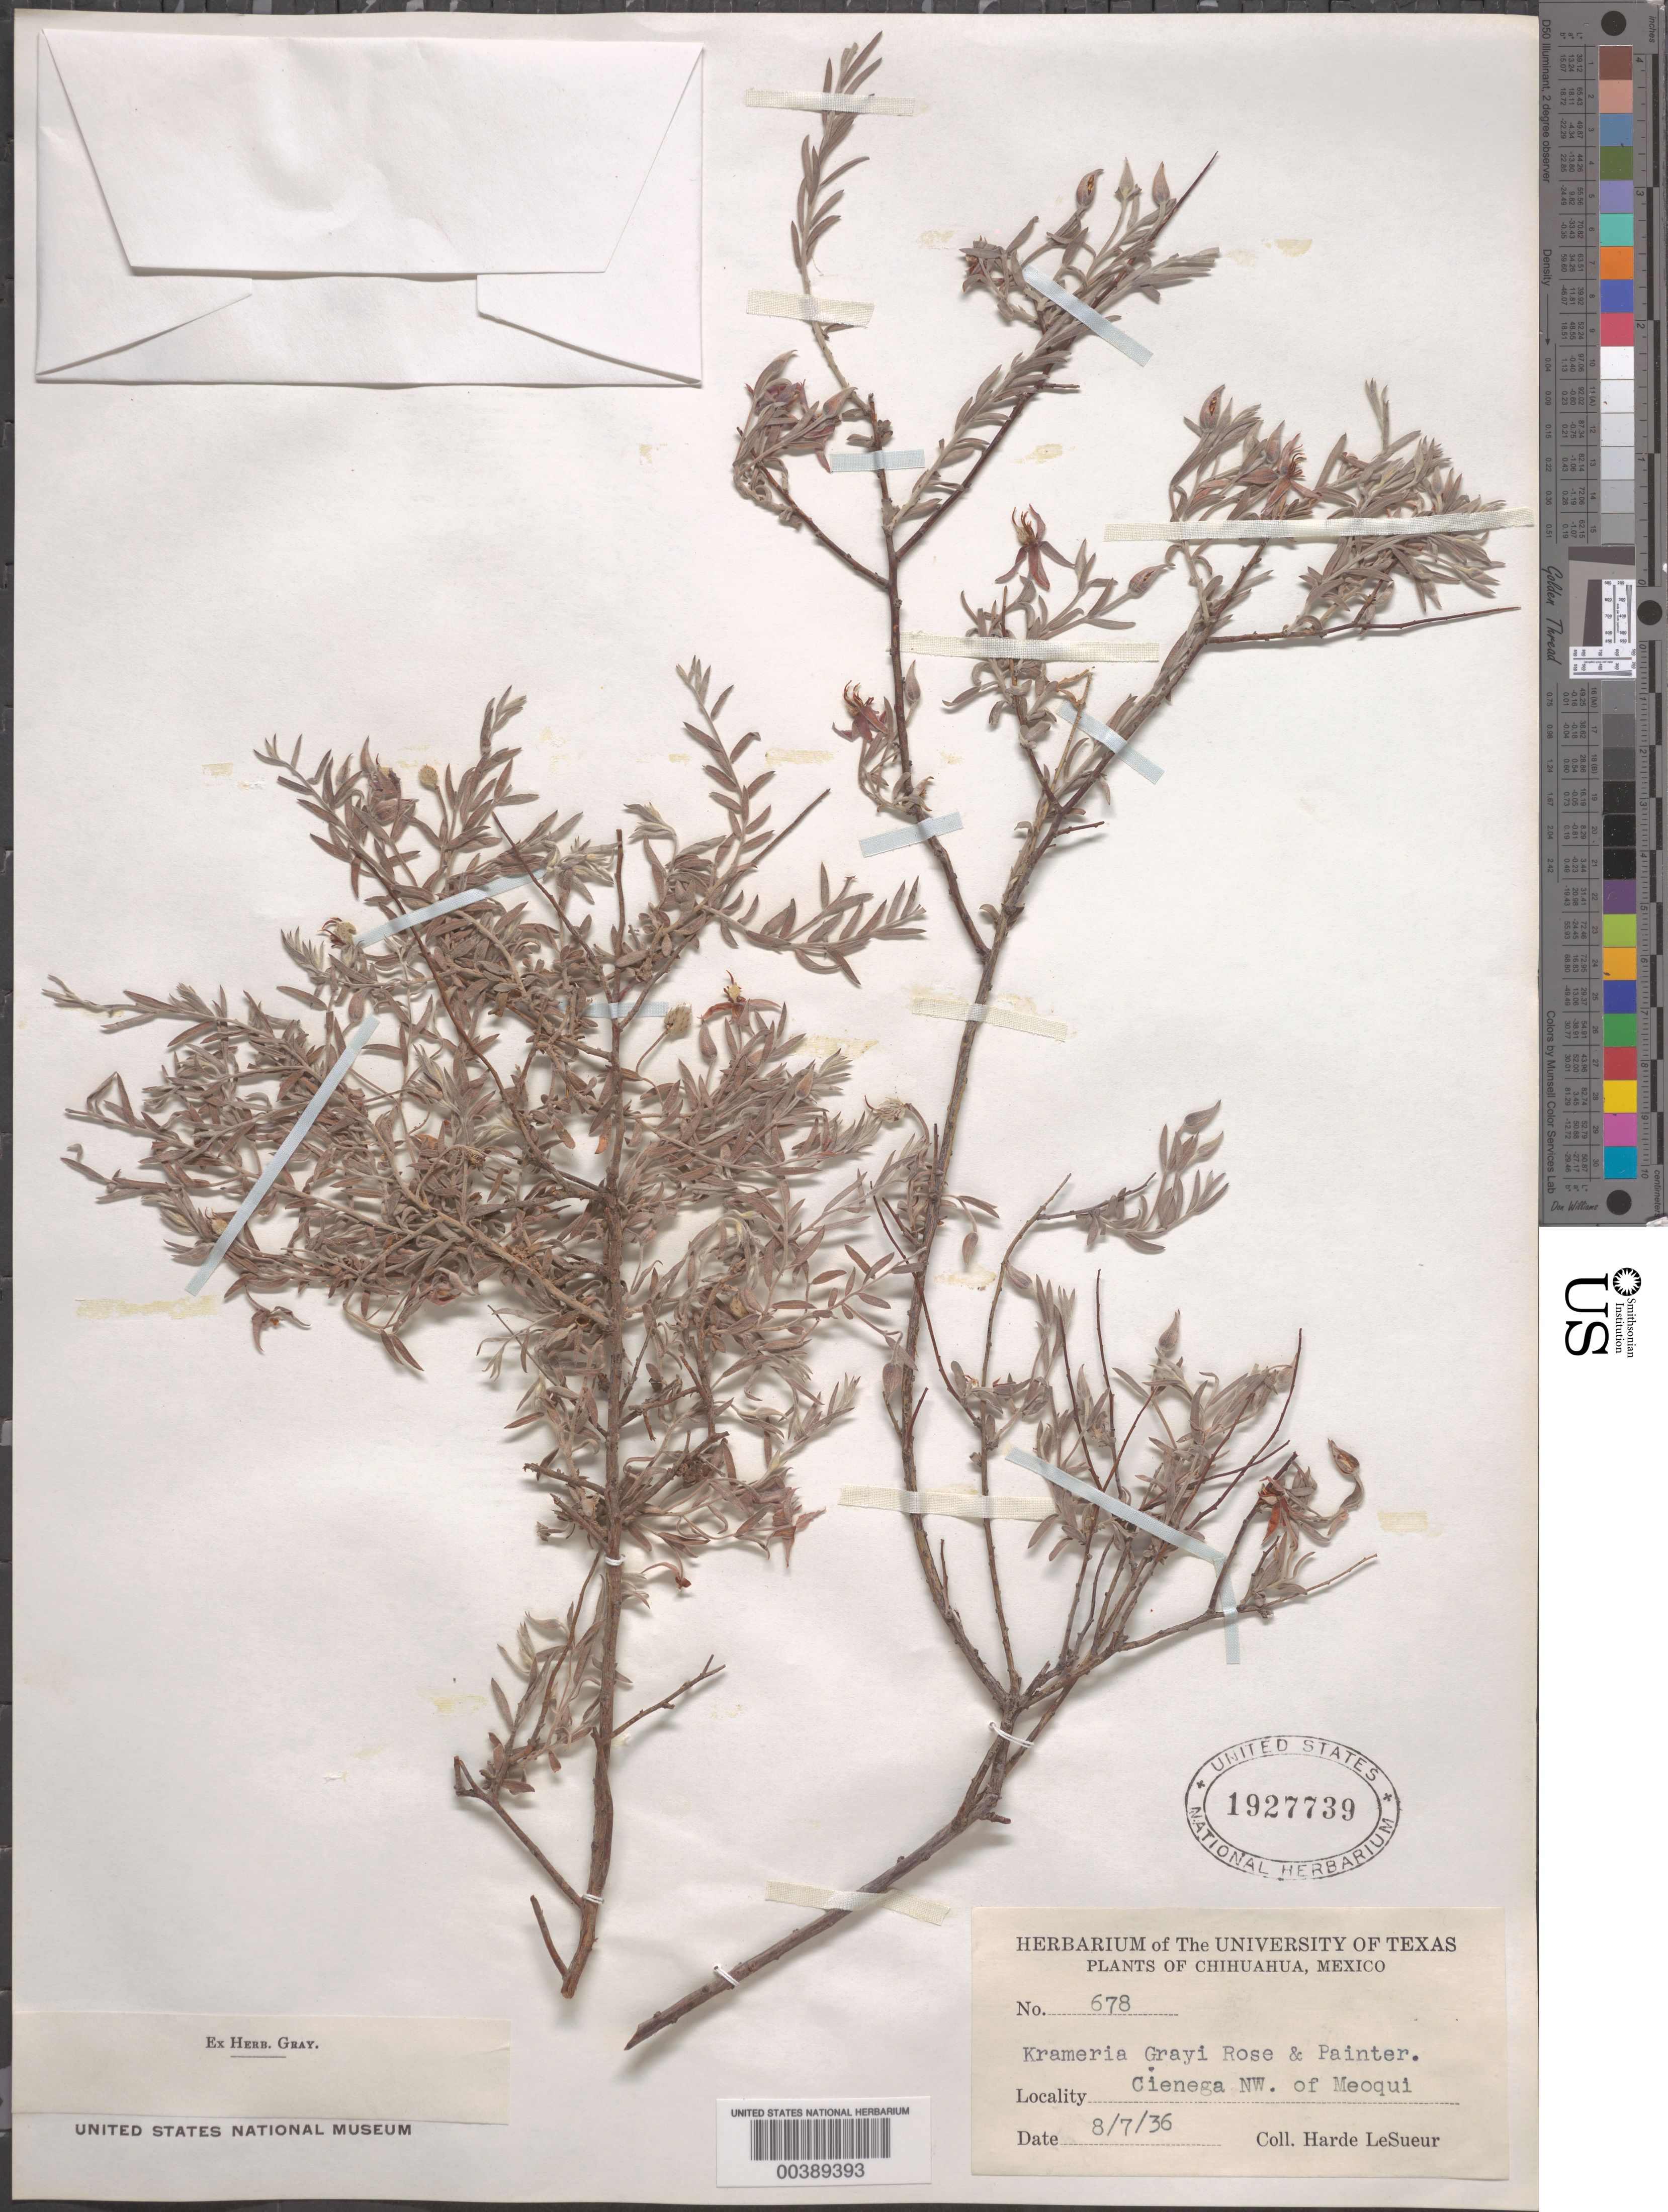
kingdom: Plantae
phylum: Tracheophyta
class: Magnoliopsida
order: Zygophyllales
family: Krameriaceae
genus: Krameria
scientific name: Krameria grayi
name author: Rose & J.H. Painter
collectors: D. H. LeSueur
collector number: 678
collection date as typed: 08 Jul 1936 or 07 Aug 1936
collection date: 1936-07-08 or 1936-08-07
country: Mexico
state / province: Chihuahua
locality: Cienega NW of Meoqui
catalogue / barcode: US 1927739